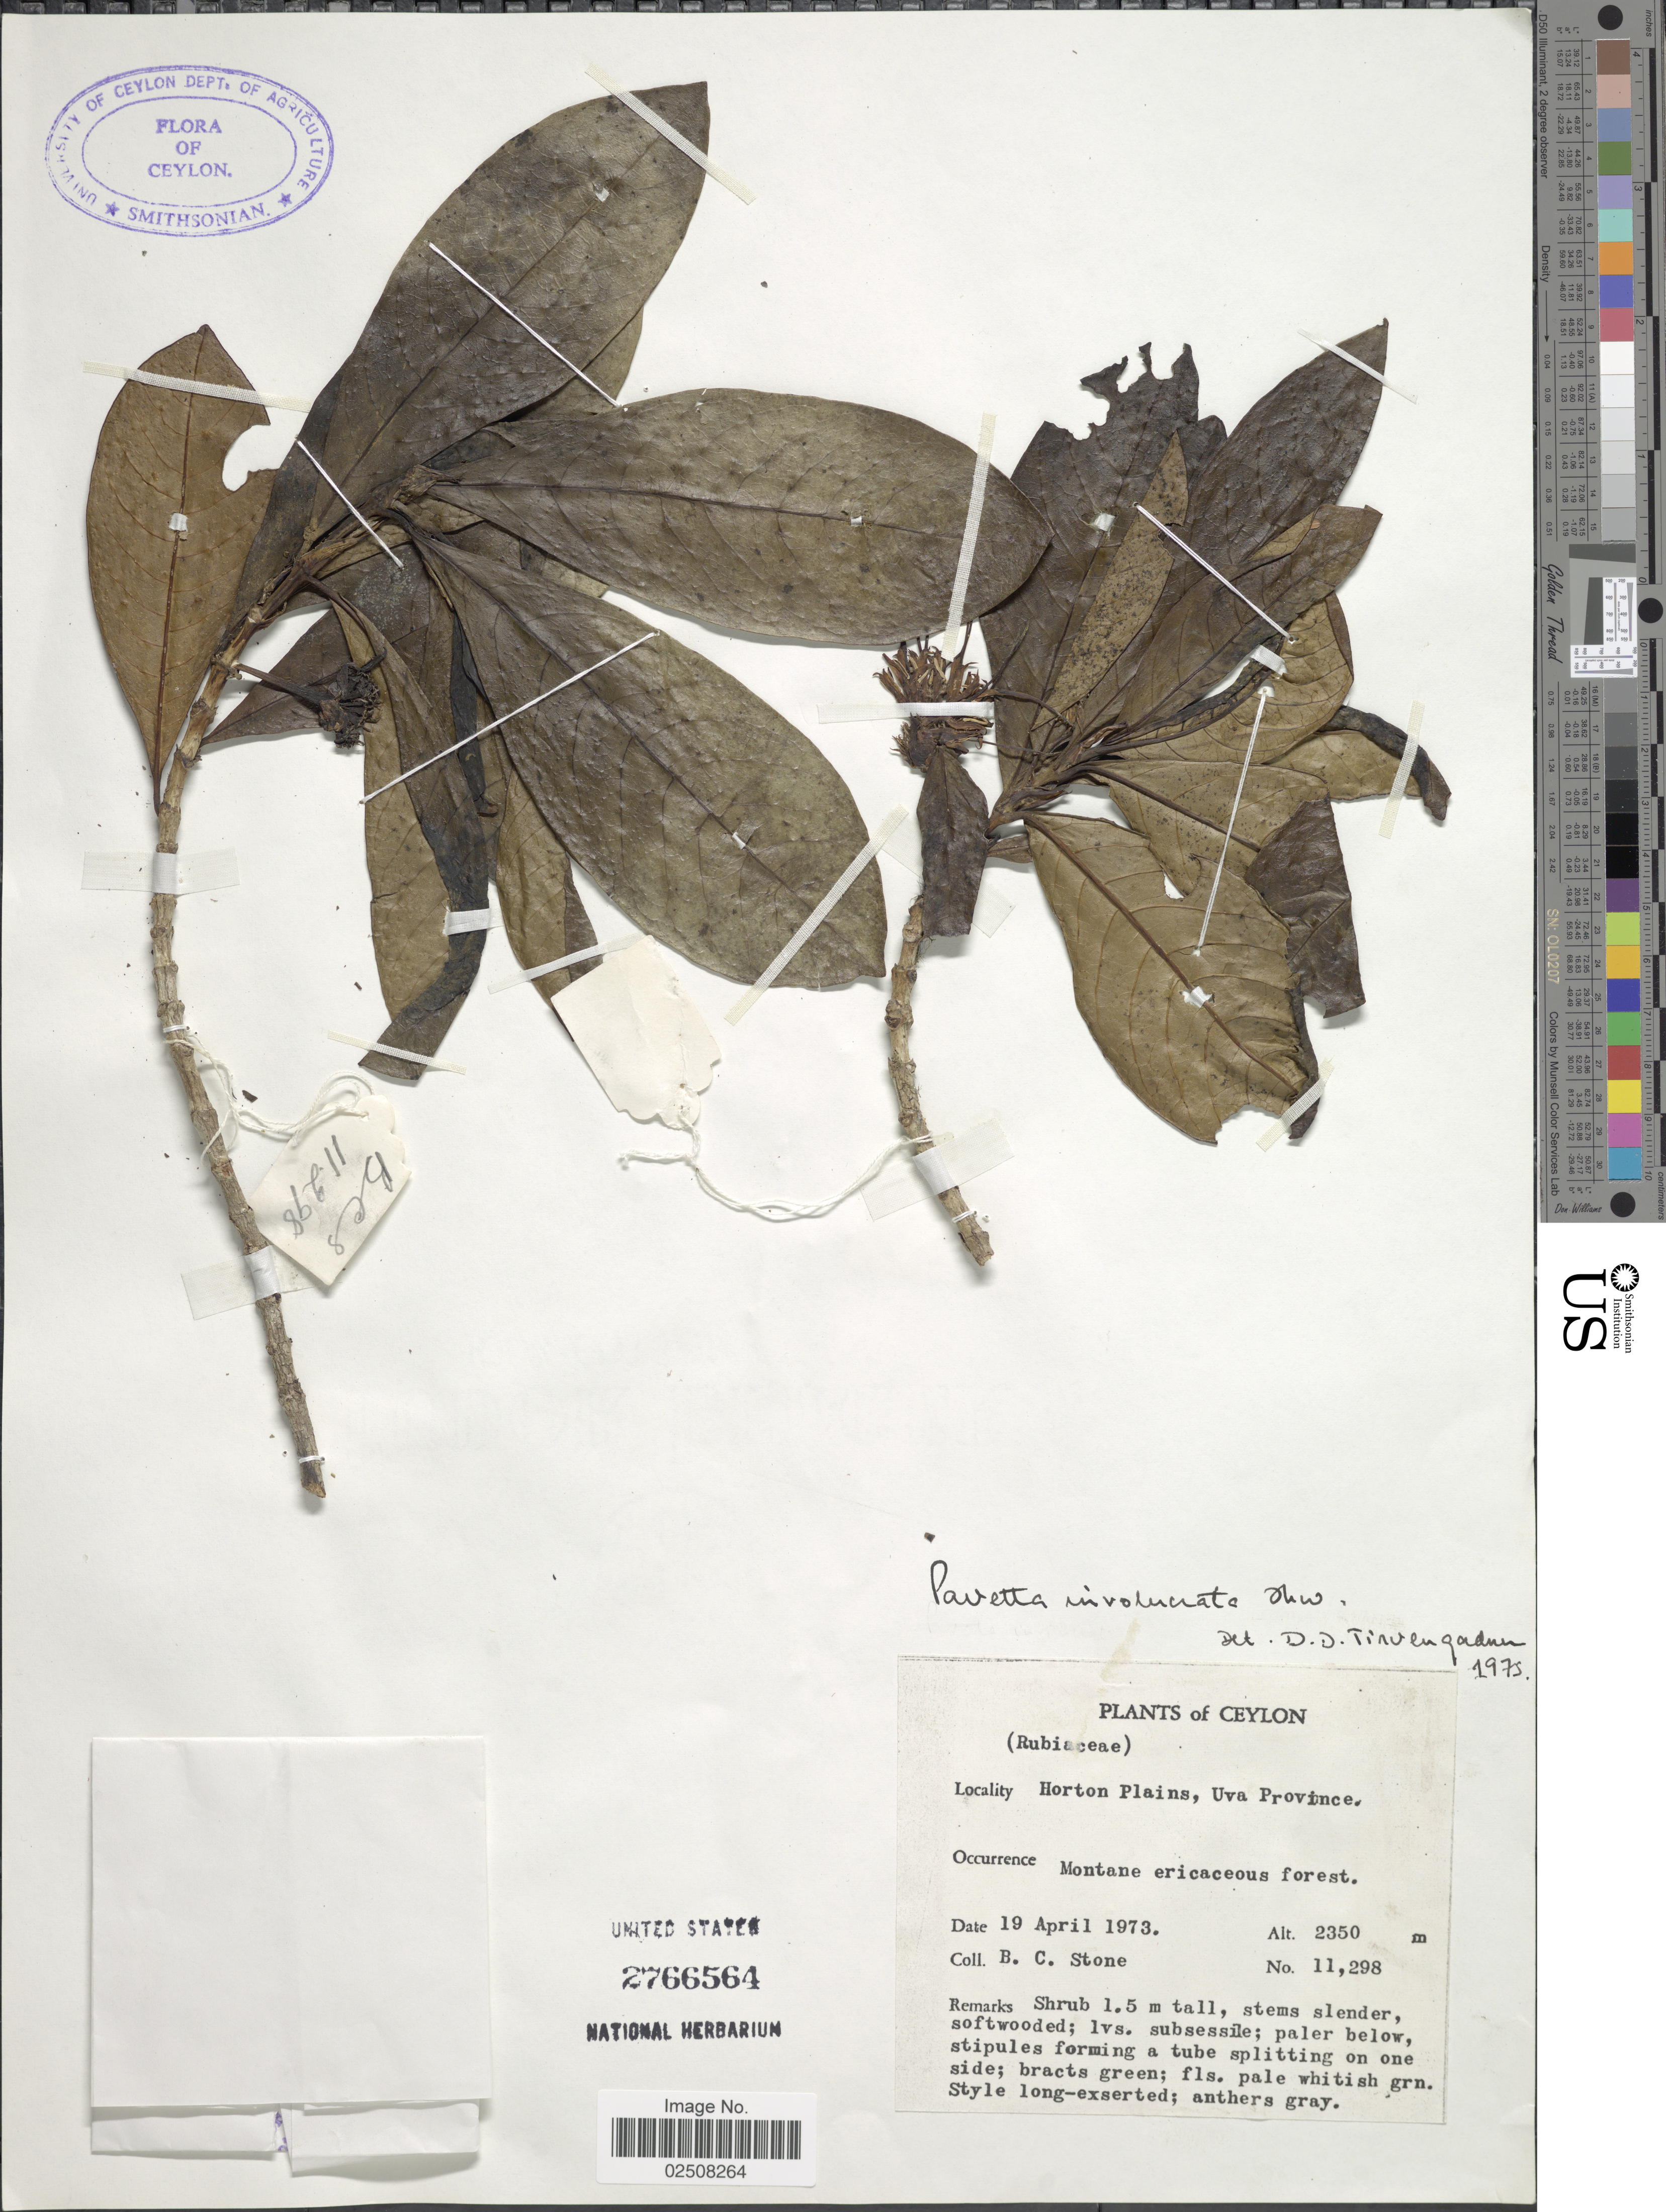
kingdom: Plantae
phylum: Tracheophyta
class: Magnoliopsida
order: Gentianales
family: Rubiaceae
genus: Pavetta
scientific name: Pavetta involucrata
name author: Thwaites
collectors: B. C. Stone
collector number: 11298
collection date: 1973-04-19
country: Sri Lanka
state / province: Uva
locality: Ceylon, Horton Plains, Montane ericaceous forest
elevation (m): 2350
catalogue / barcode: US 2766564